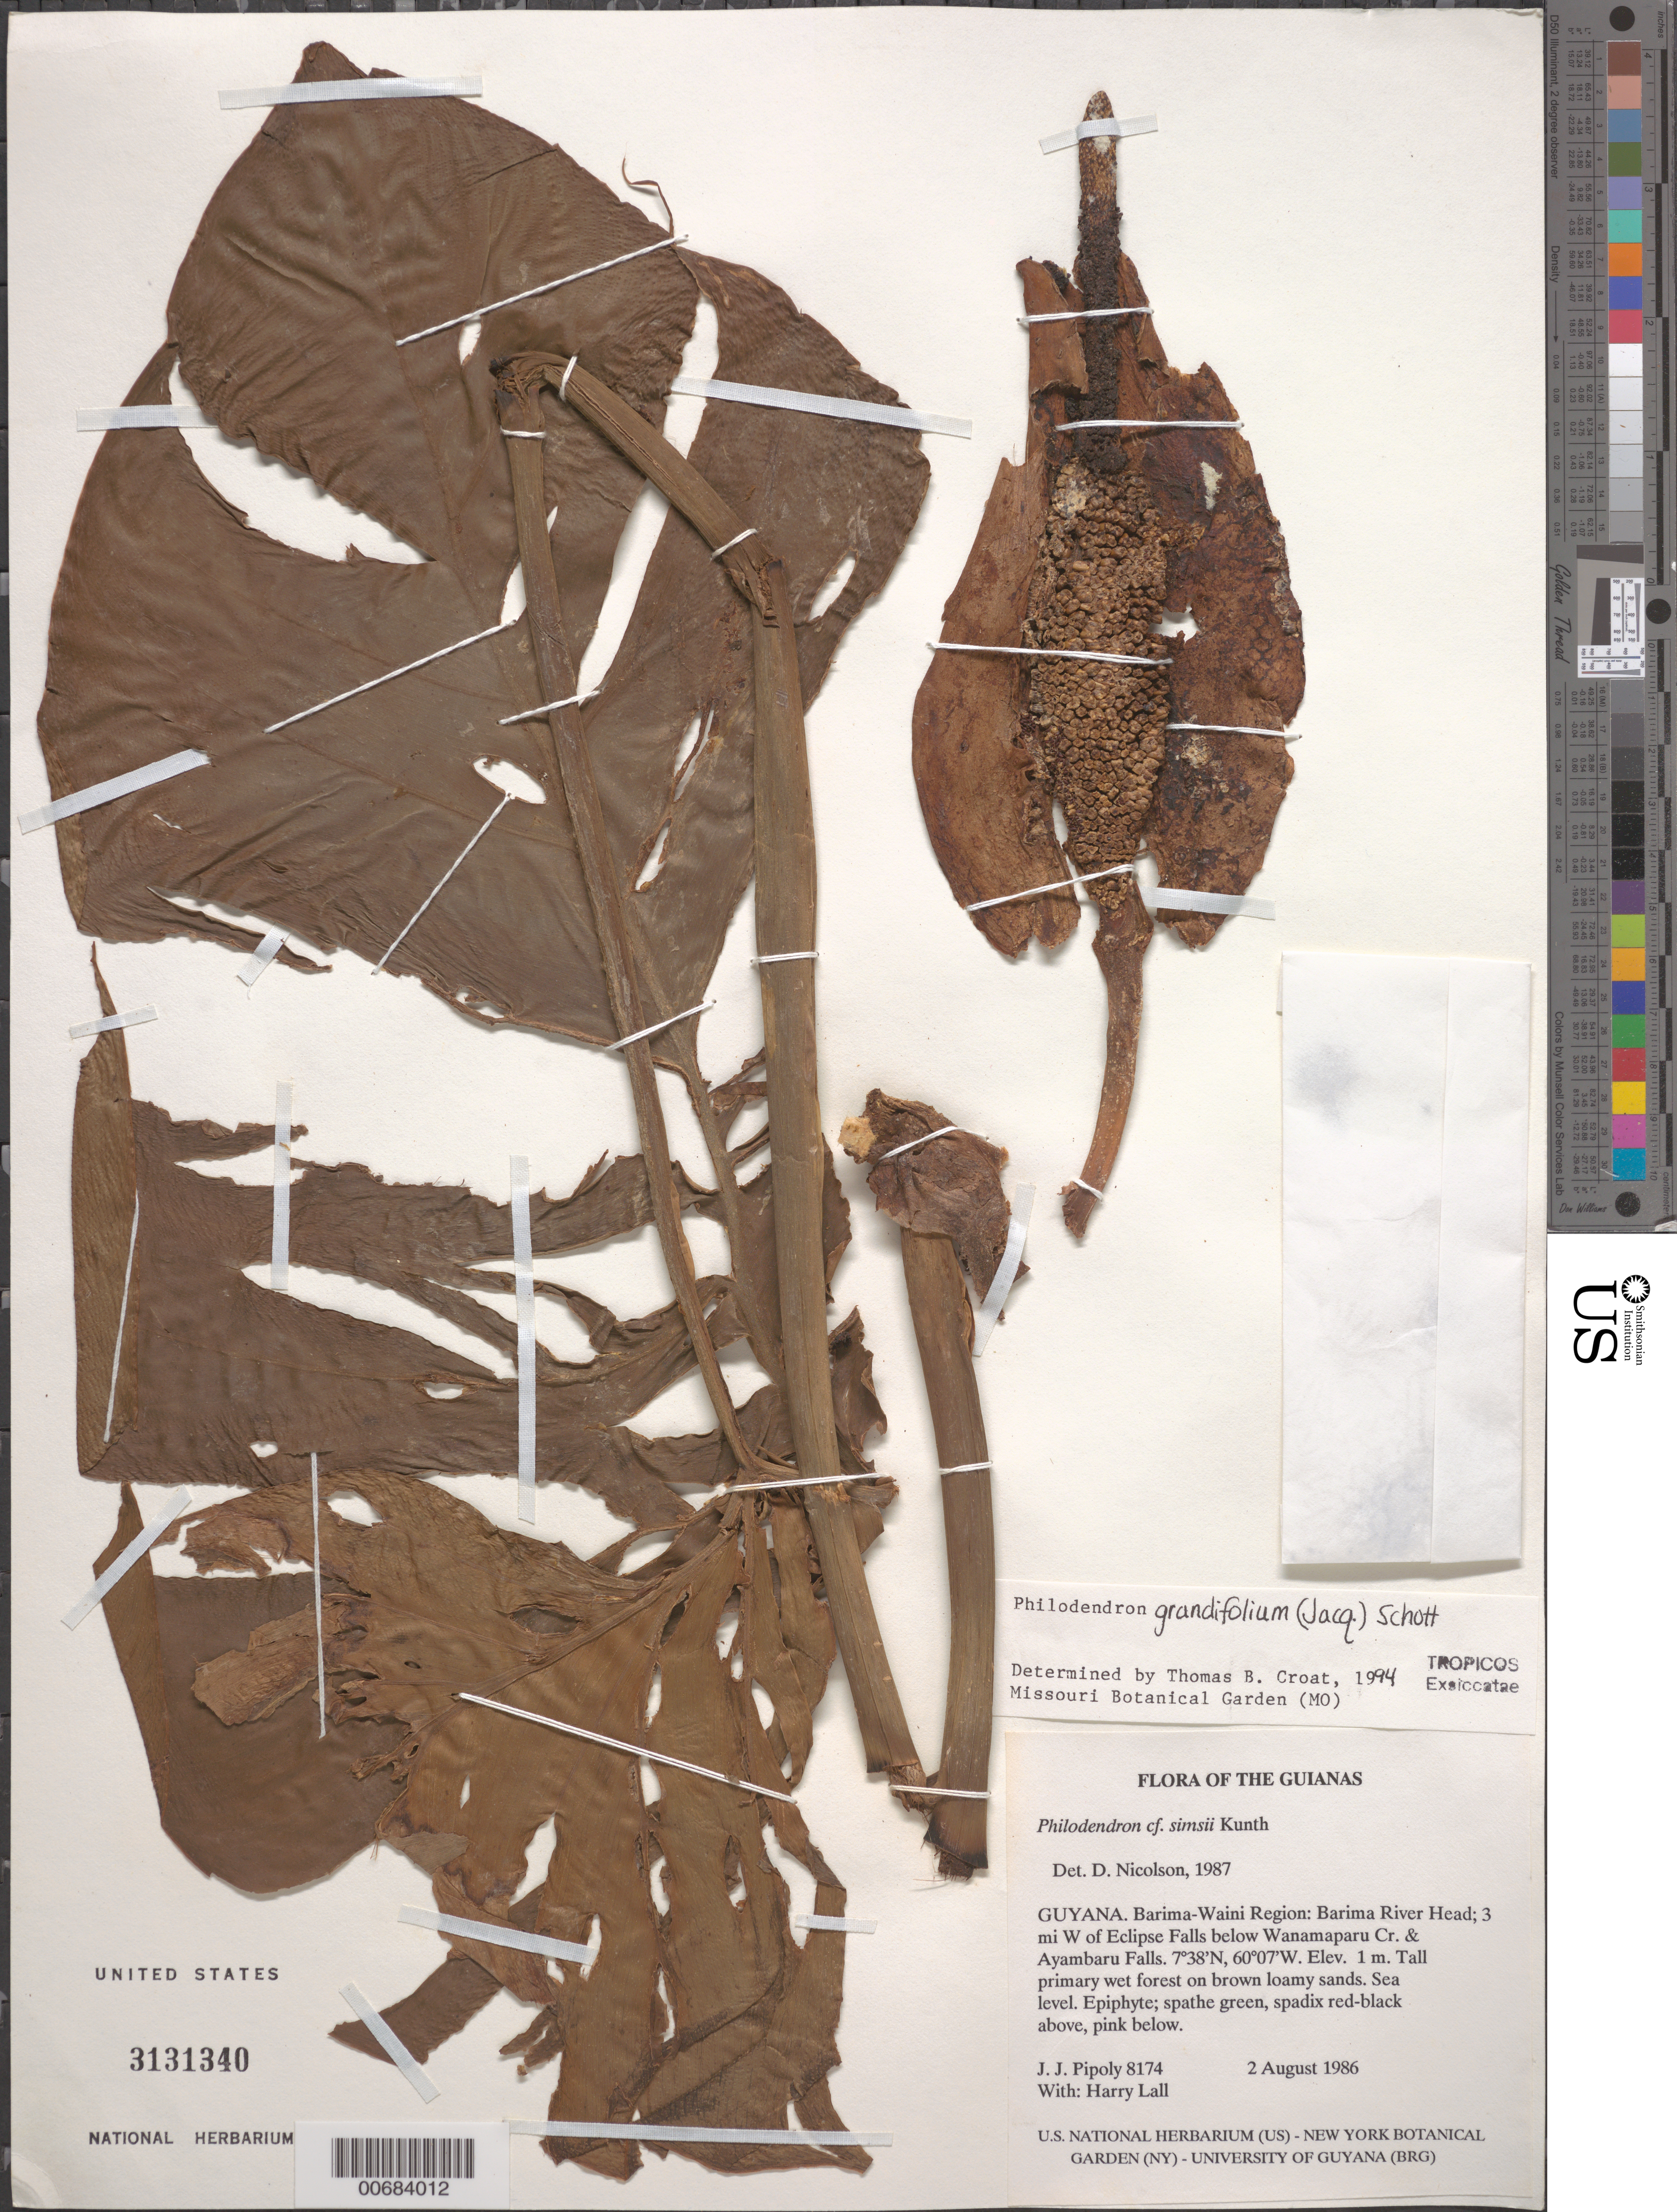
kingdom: Plantae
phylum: Tracheophyta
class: Liliopsida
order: Alismatales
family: Araceae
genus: Philodendron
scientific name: Philodendron grandifolium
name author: (Jacq.) Schott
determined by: Nicolson, Dan H.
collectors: J. J. Pipoly & H. Lall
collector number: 8174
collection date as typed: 2 August 1986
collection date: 1986-08-02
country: Guyana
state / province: Barima-Waini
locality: Barima River head; 3 mi W of Eclipse Falls below Wanamaparu Cr. & Ayambaru Falls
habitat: Tall primary wet forest on brown loamy sands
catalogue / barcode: US 3131340